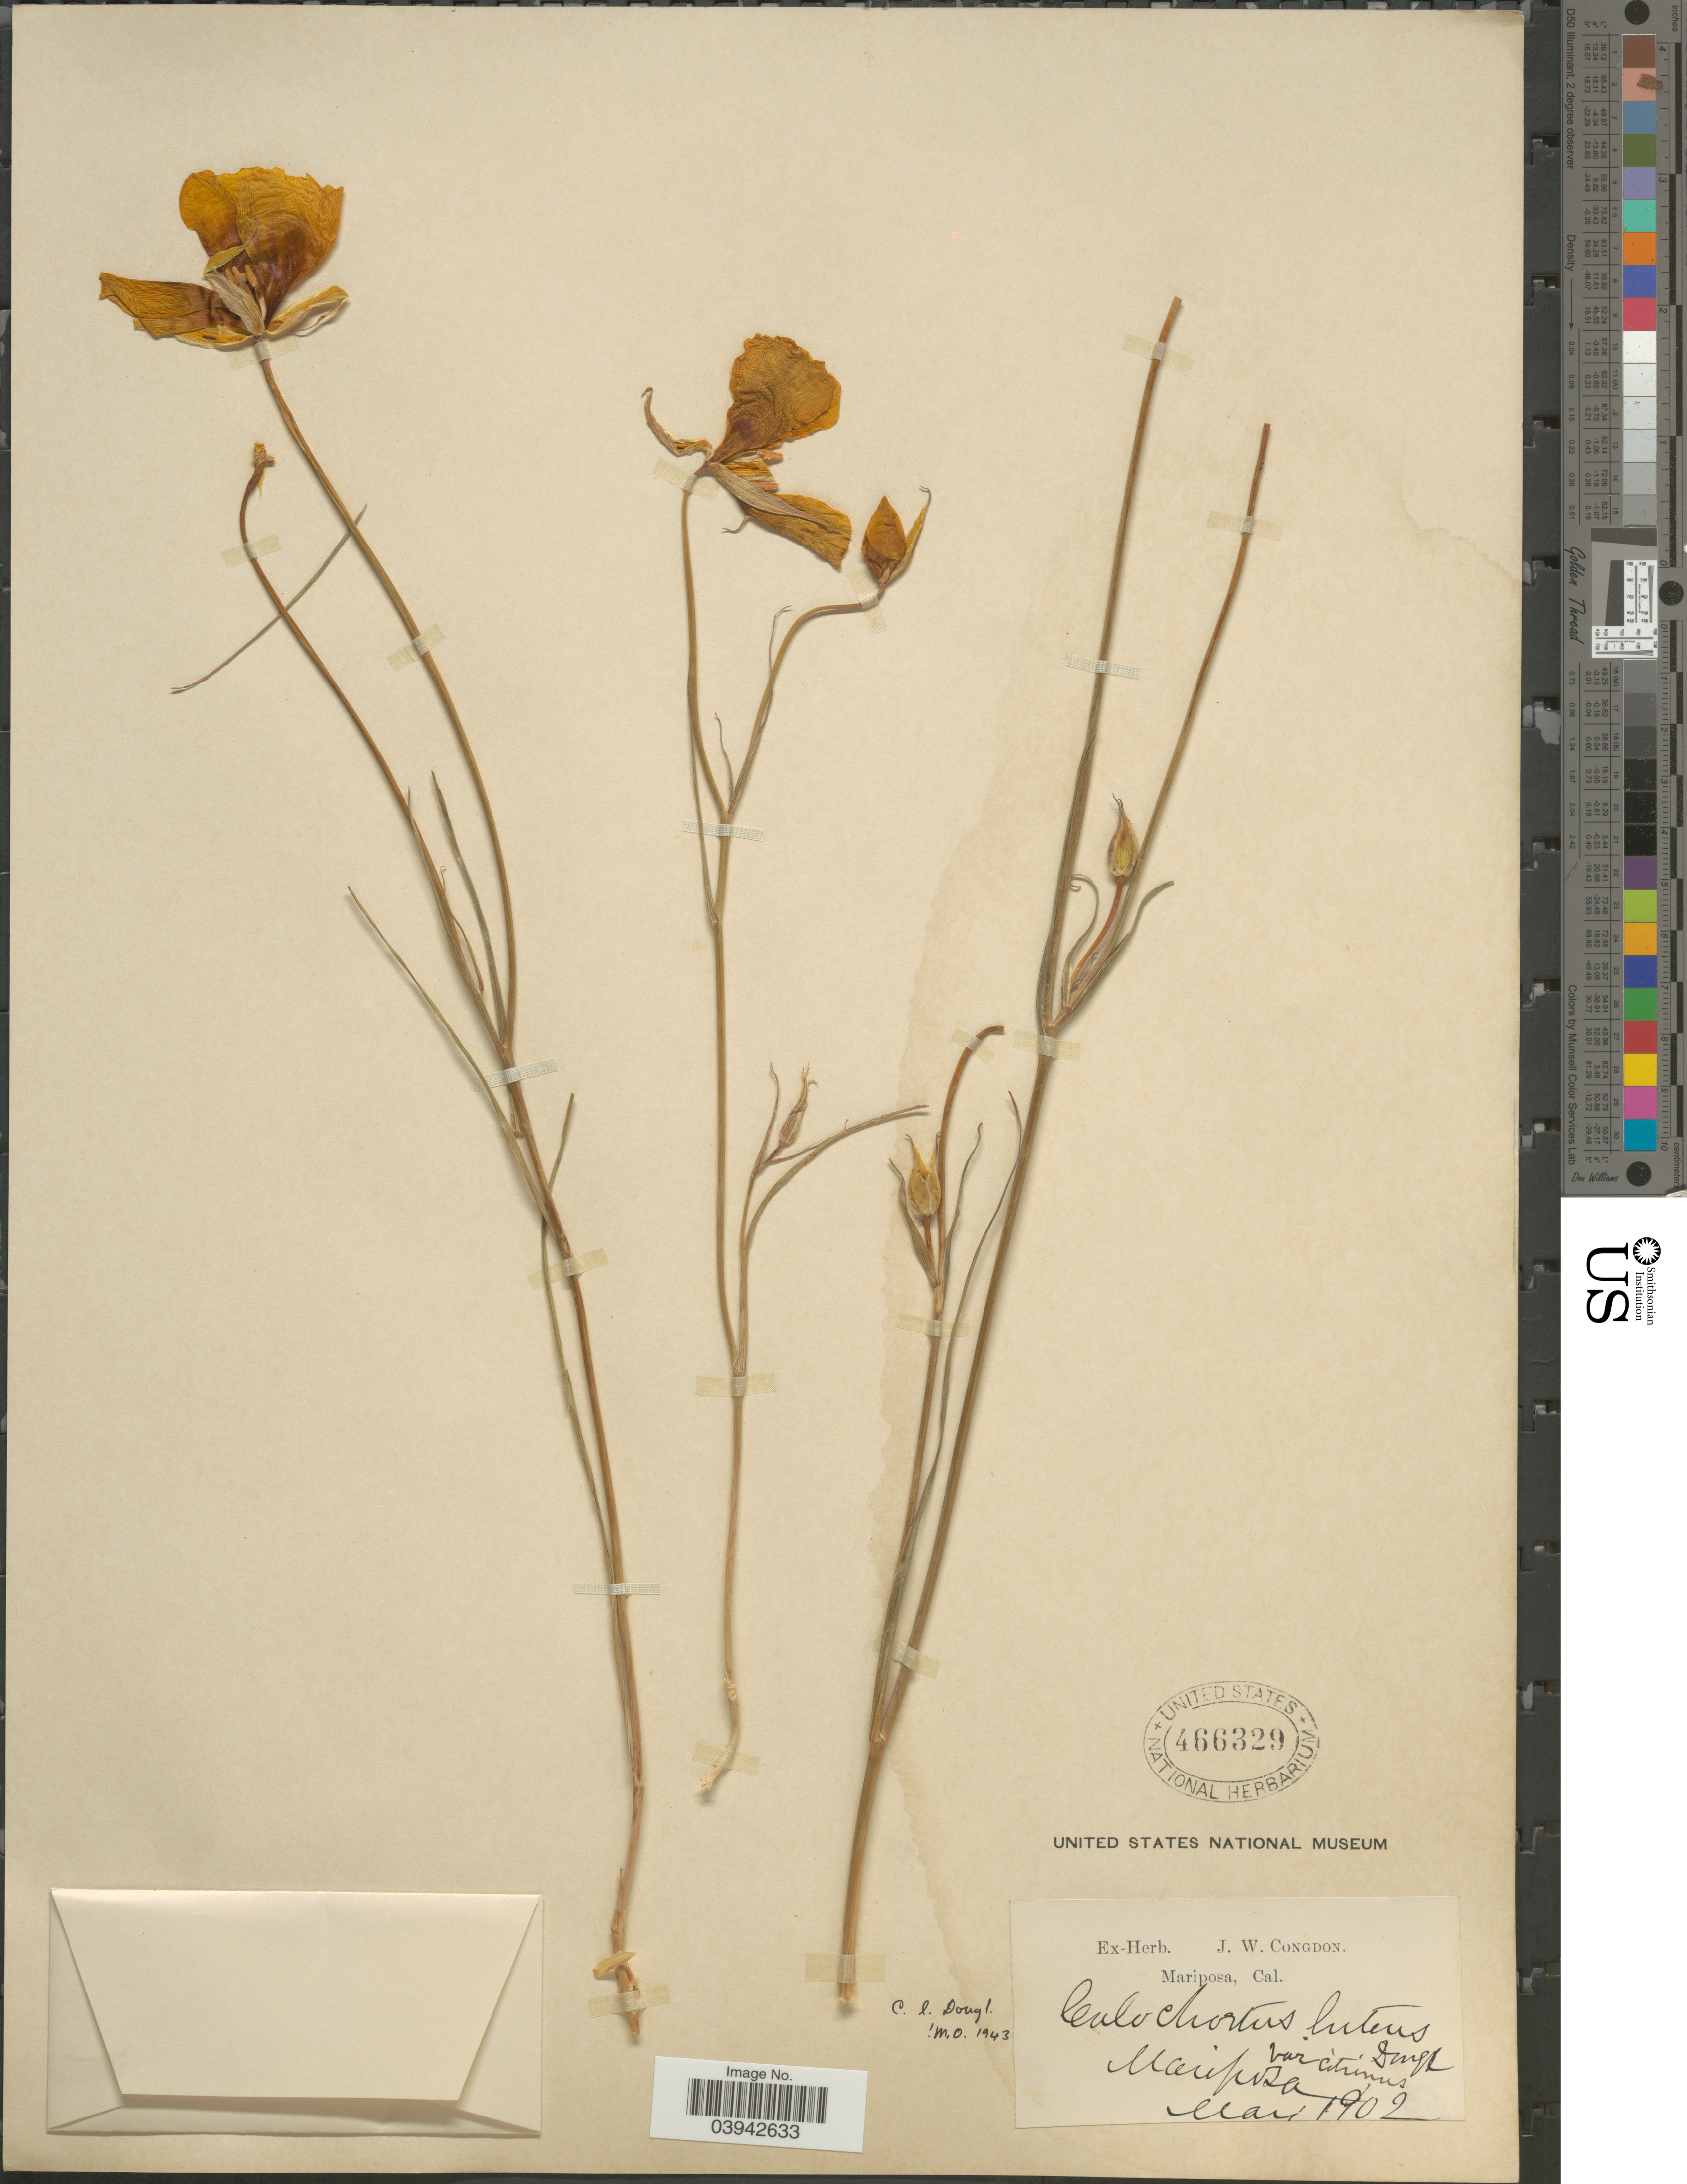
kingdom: Plantae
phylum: Tracheophyta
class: Liliopsida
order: Liliales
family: Liliaceae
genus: Calochortus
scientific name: Calochortus luteus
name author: Douglas ex Lindl.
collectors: ex herb. J. W. Congdon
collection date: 1902-05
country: United States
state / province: California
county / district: Mariposa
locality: Mariposa.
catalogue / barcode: US 466329